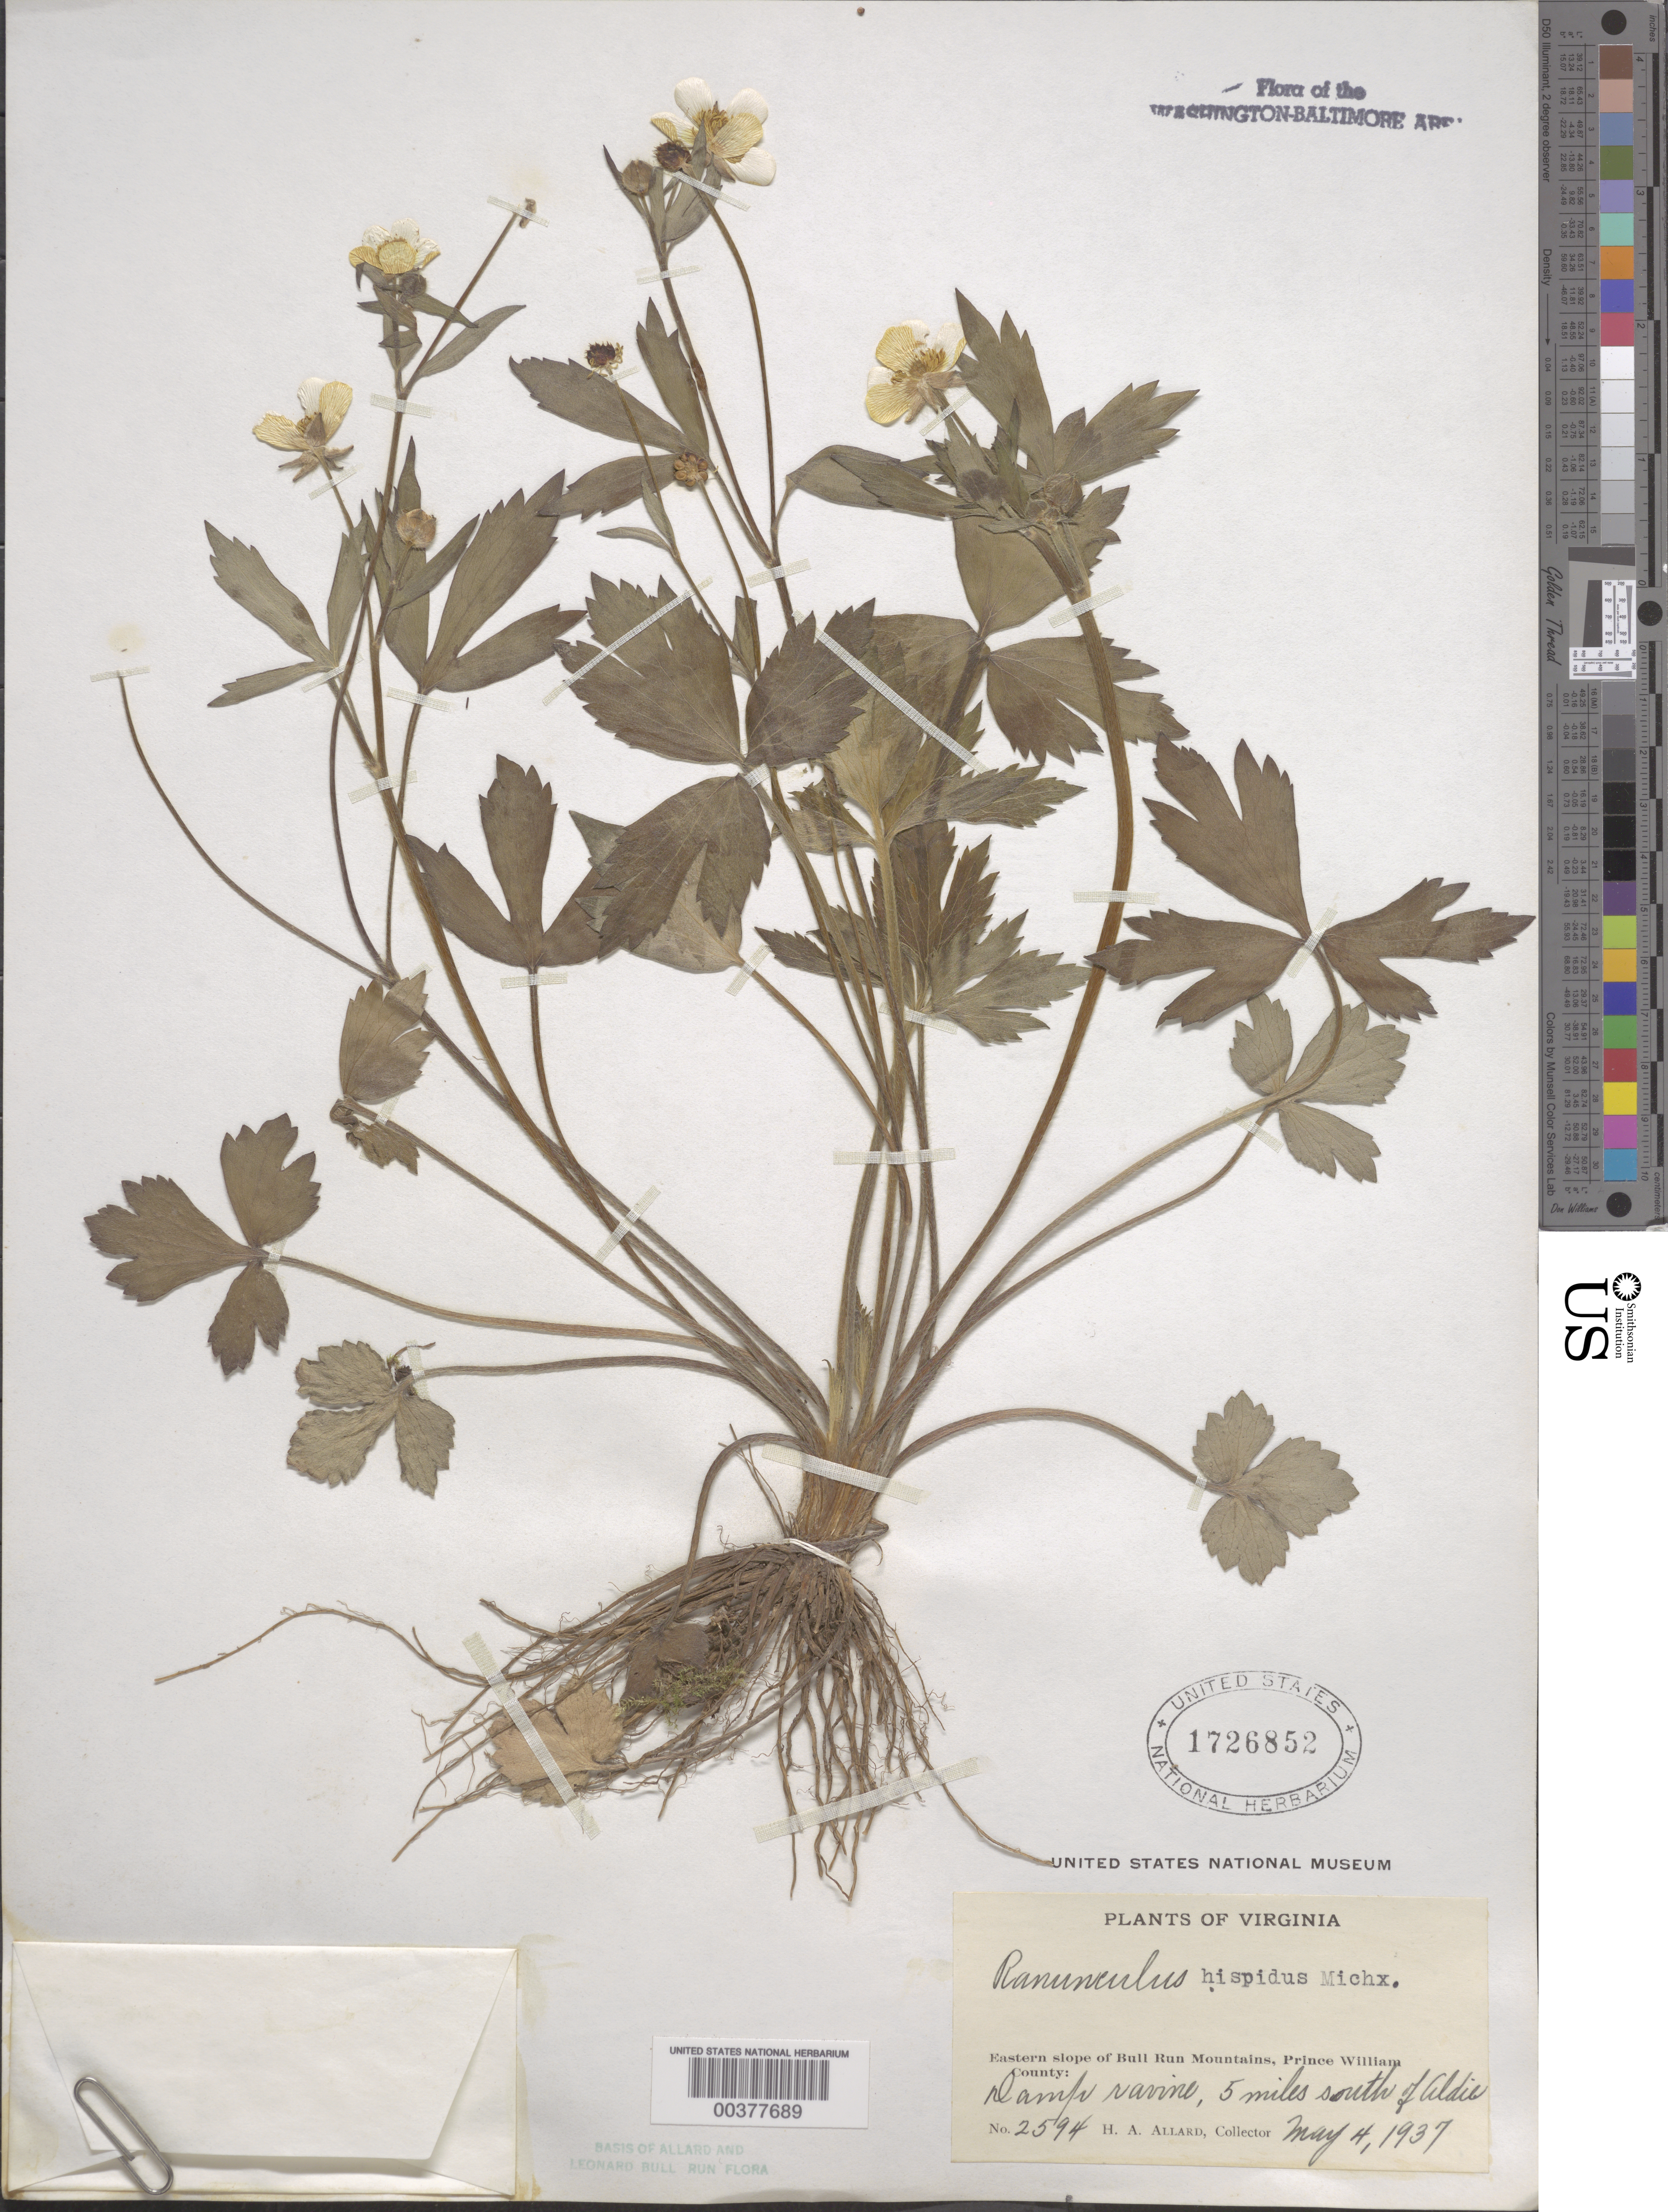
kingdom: Plantae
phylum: Tracheophyta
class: Magnoliopsida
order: Ranunculales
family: Ranunculaceae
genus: Ranunculus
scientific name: Ranunculus hispidus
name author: Michx.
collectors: H. A. Allard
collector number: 2594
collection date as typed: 04 May 1937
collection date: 1937-05-04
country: United States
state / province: Virginia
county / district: Prince William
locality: South of Aldie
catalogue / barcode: US 1726852